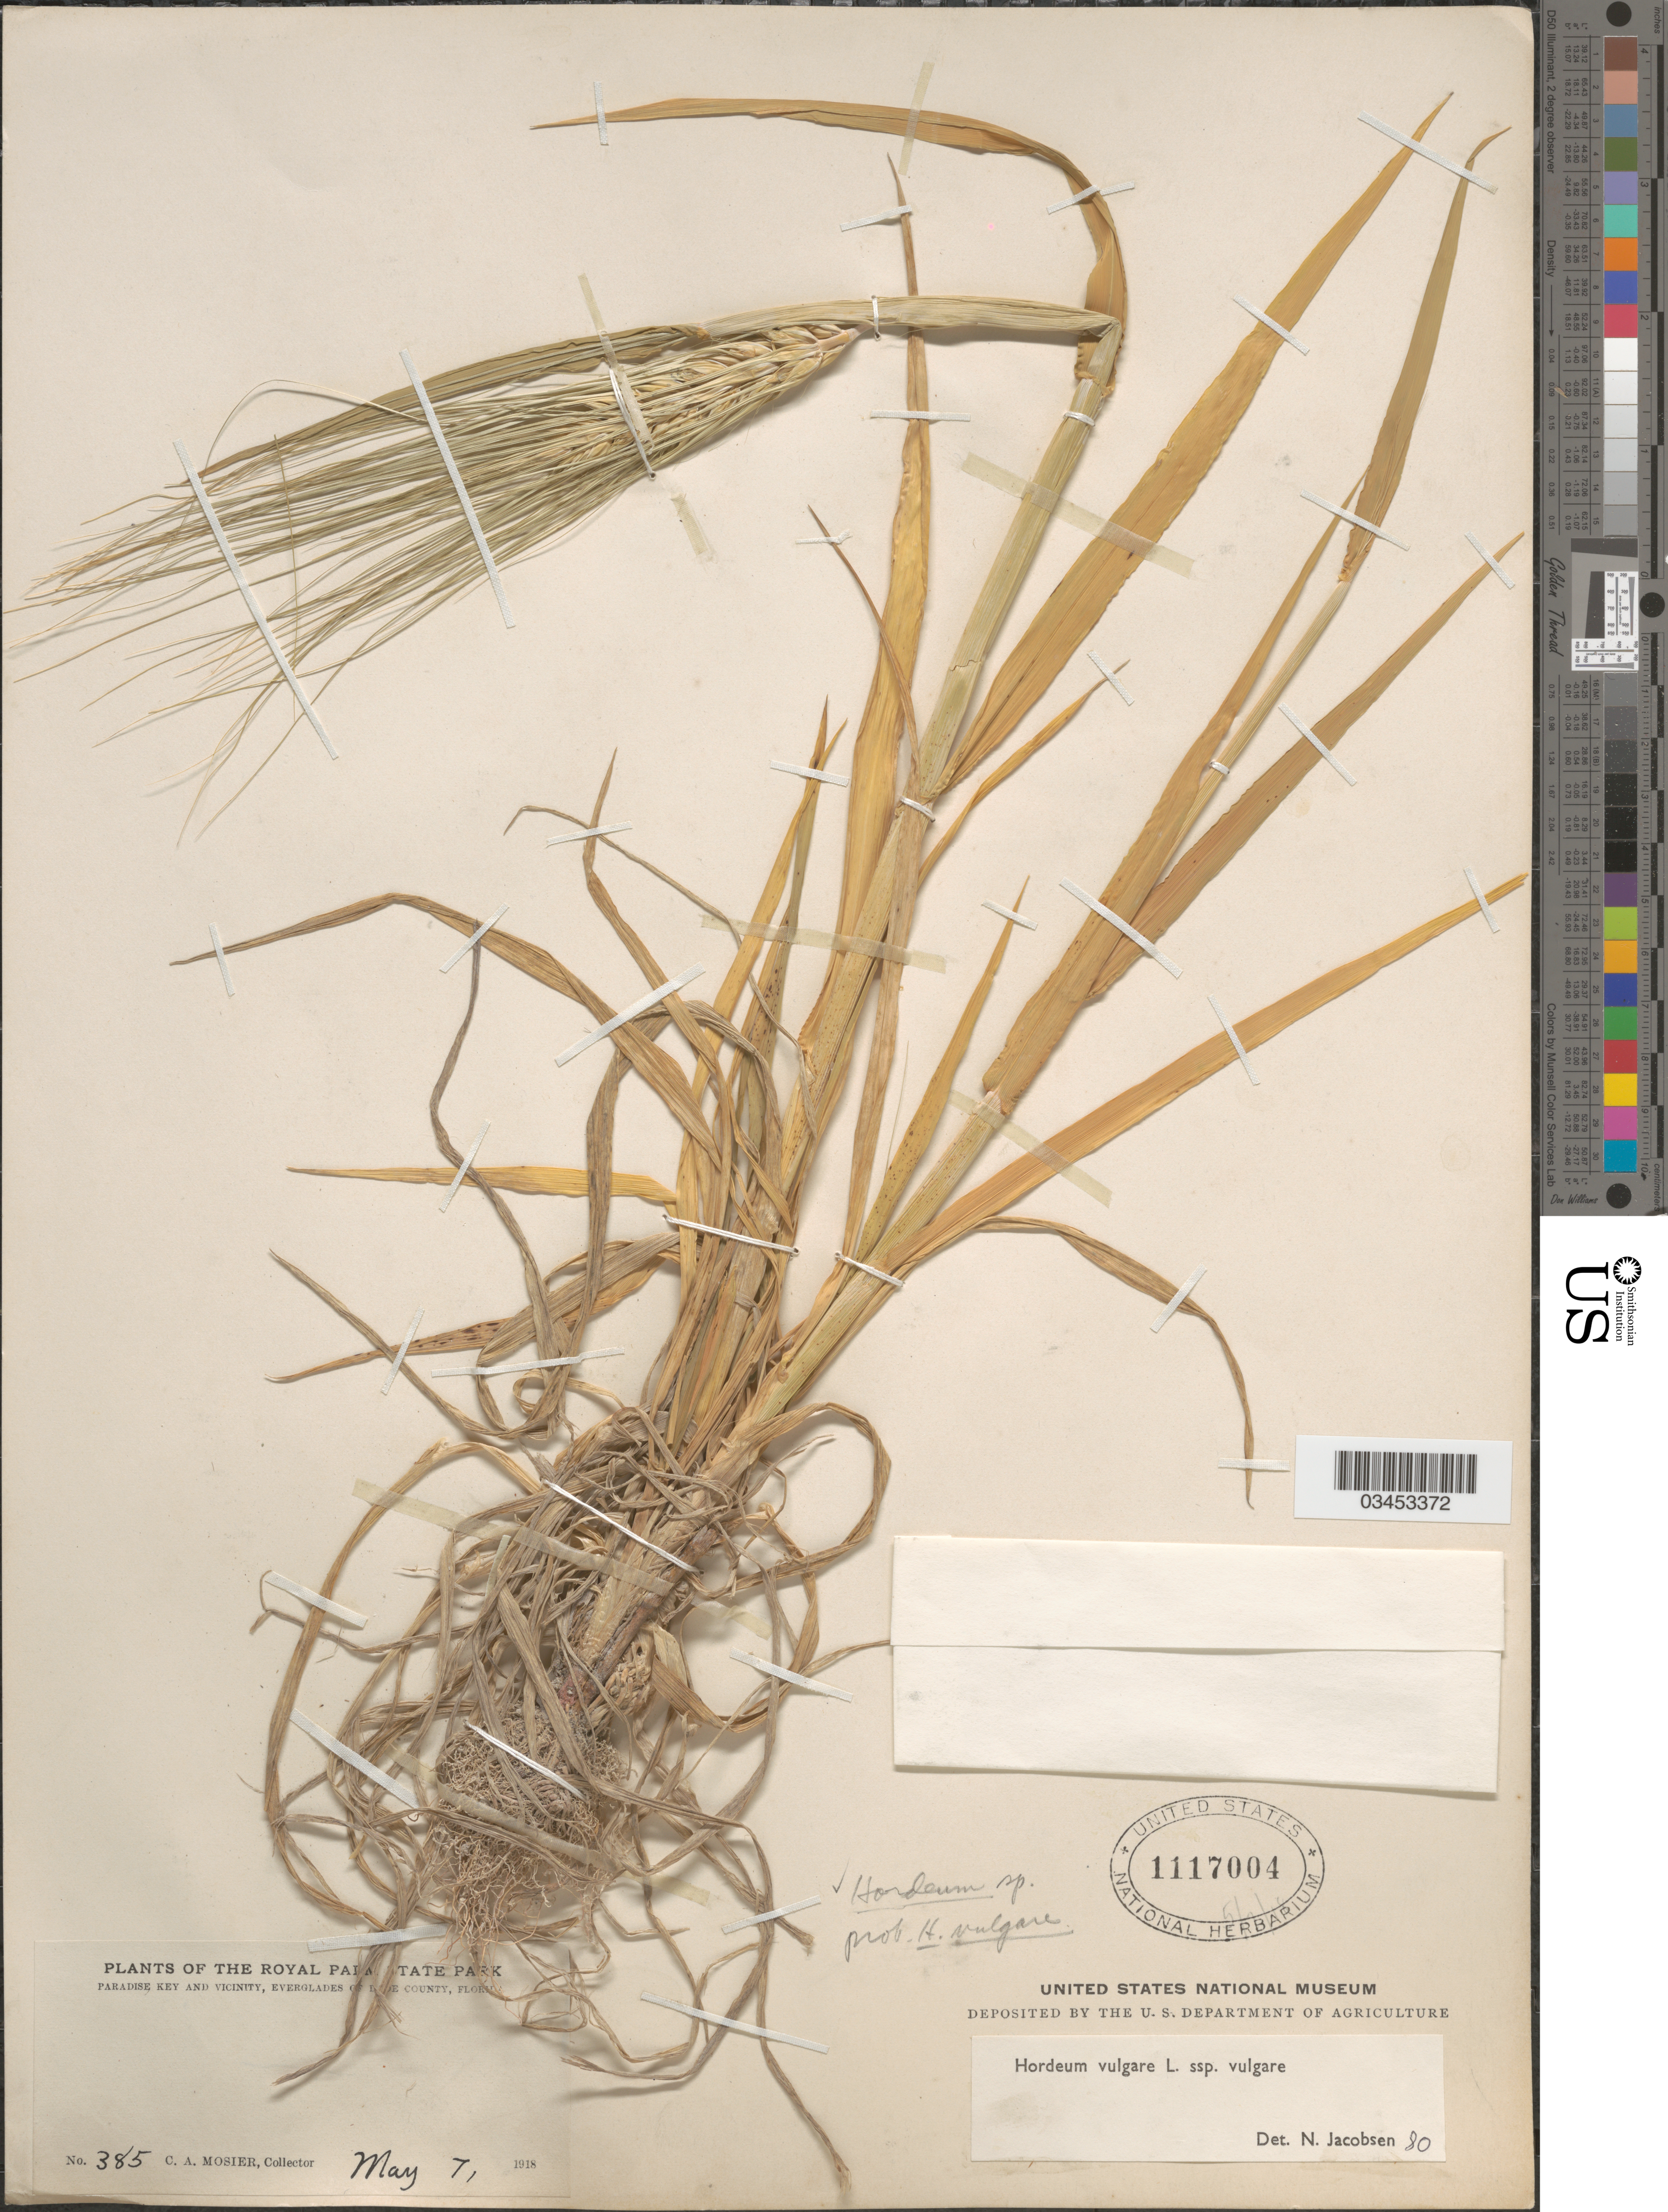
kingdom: Plantae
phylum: Tracheophyta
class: Liliopsida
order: Poales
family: Poaceae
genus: Hordeum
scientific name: Hordeum vulgare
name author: L.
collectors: C. A. Mosier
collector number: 385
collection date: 1918-05-07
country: United States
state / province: Florida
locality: The Royal Pain State Park. Paradise Key and vicinity, Everglades of Dade county.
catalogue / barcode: US 1117004